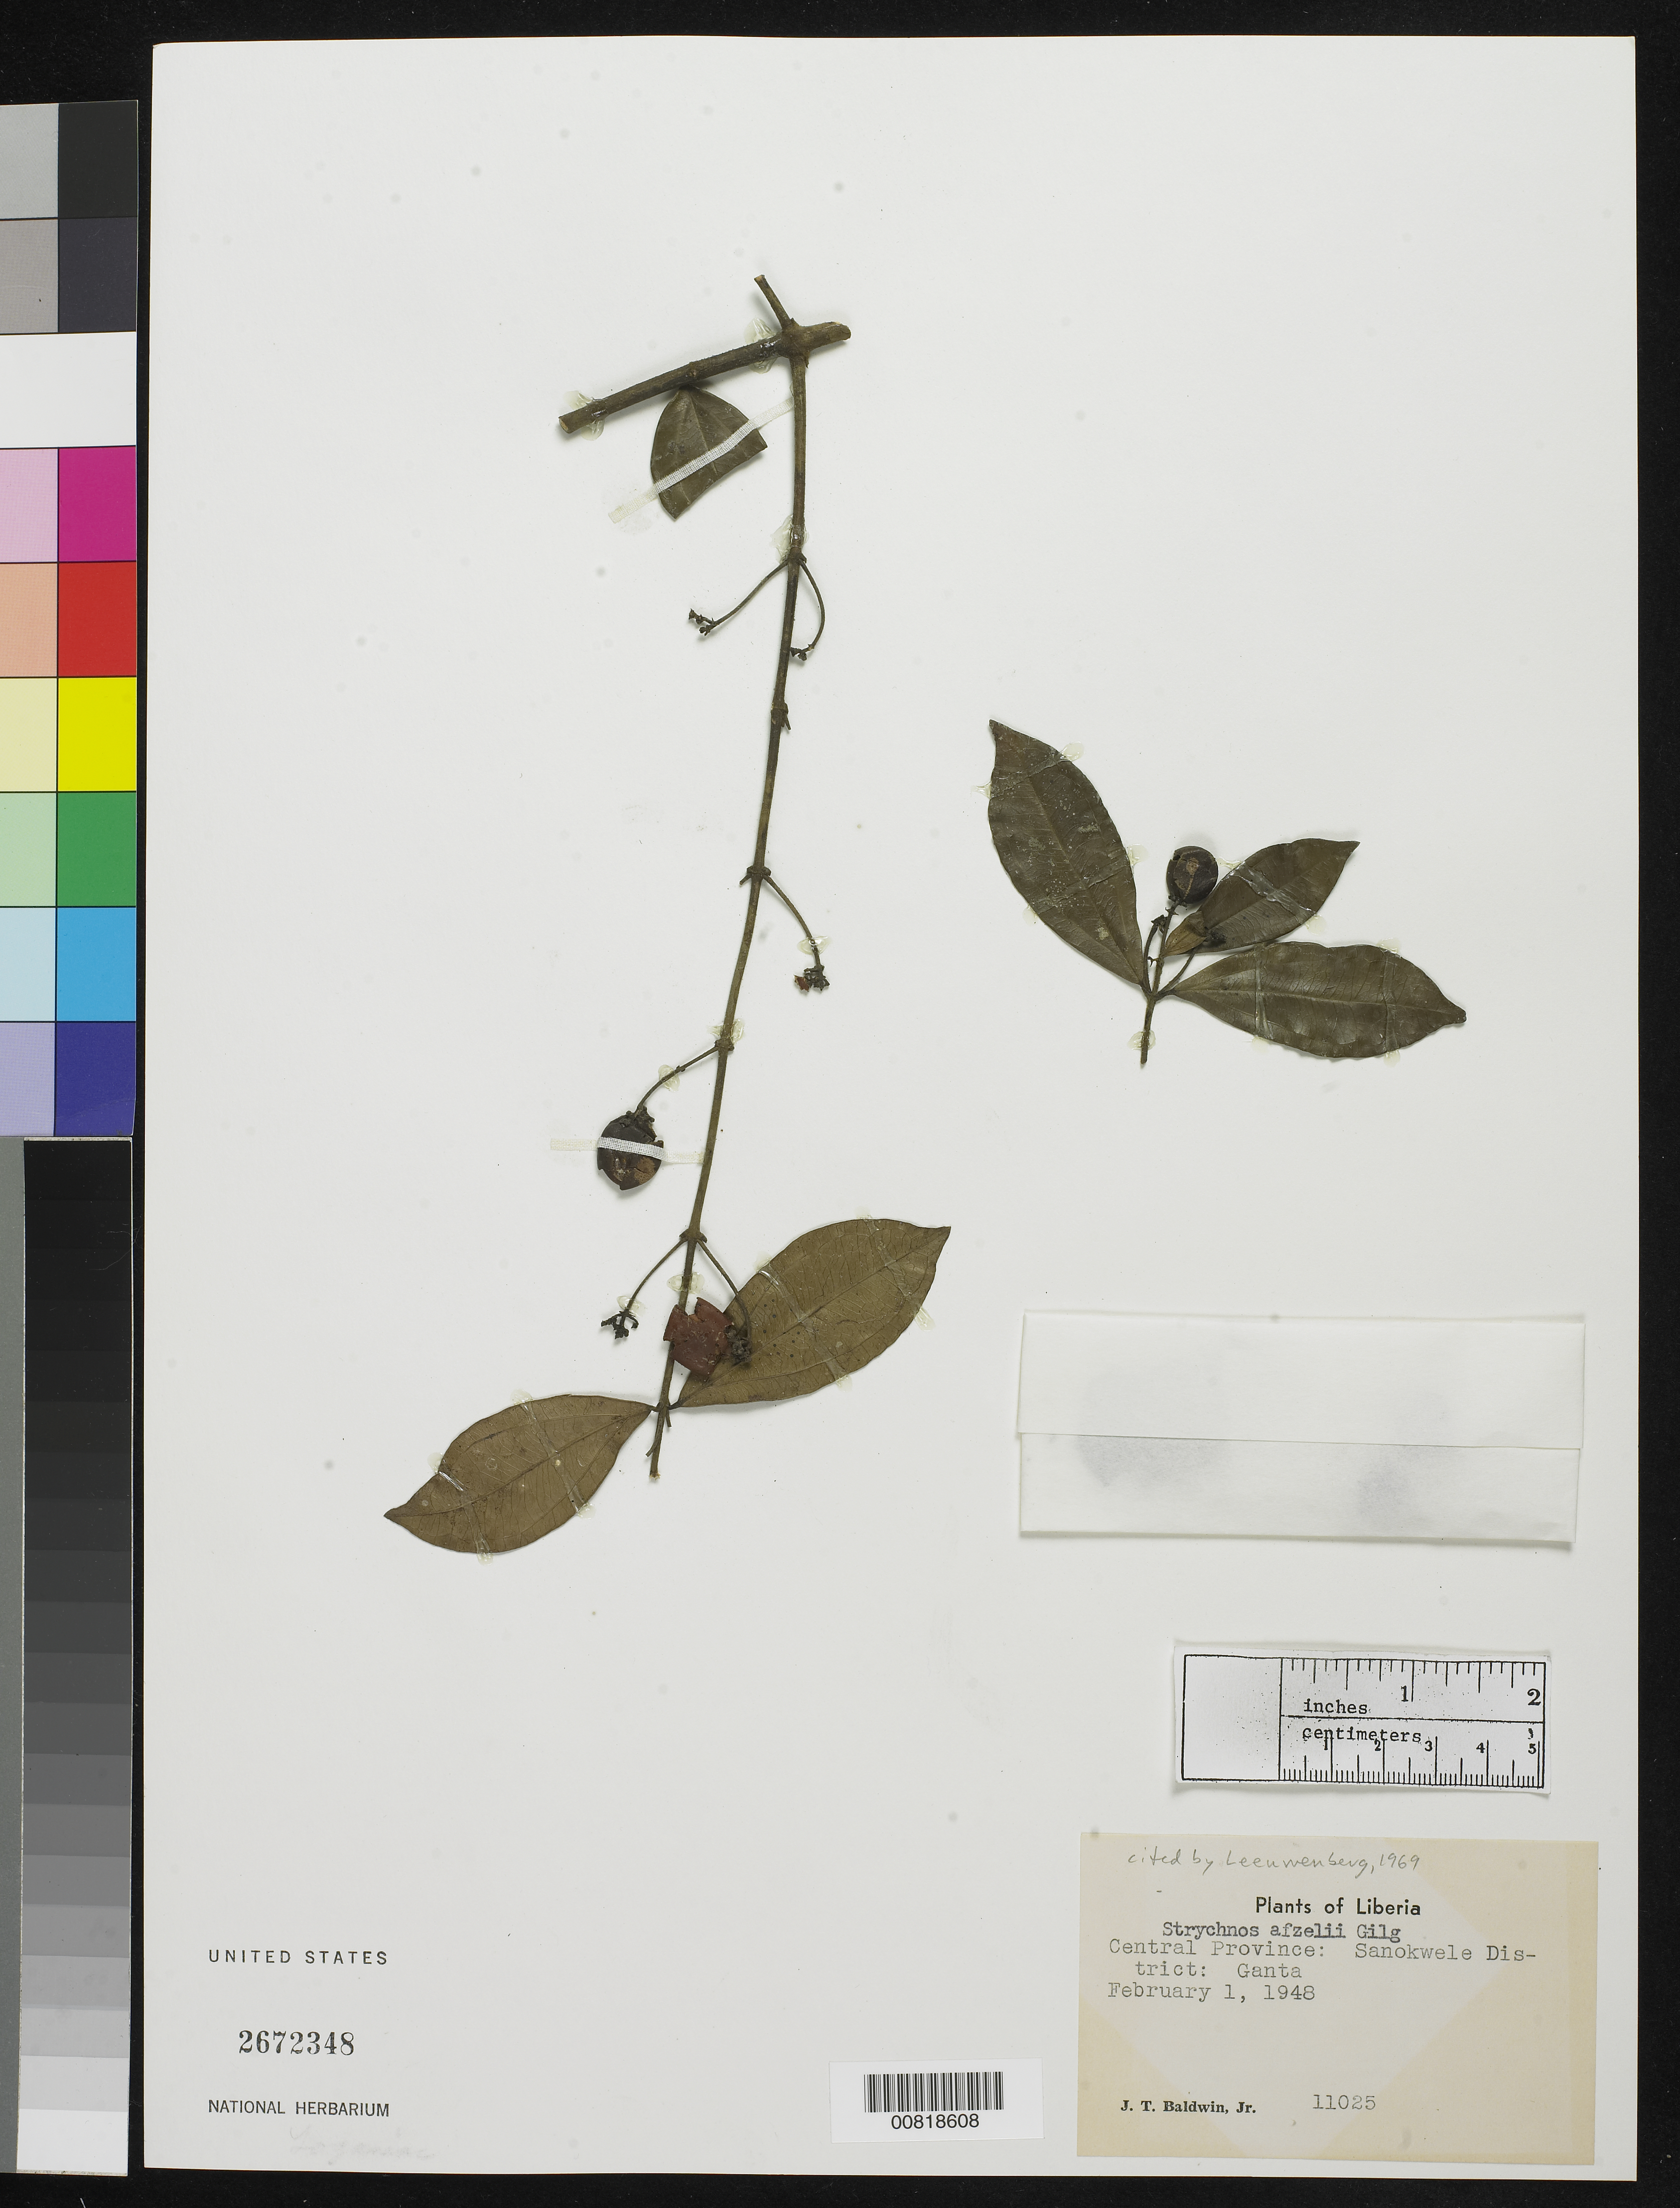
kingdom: Plantae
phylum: Tracheophyta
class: Magnoliopsida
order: Gentianales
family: Loganiaceae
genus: Strychnos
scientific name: Strychnos afzelii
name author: Gilg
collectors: J. T. Baldwin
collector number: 11025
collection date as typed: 1 Feb 1948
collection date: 1948-02-01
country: Liberia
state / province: Nimba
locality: Central Province: Sanokwele District, Ganta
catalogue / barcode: US 2672348